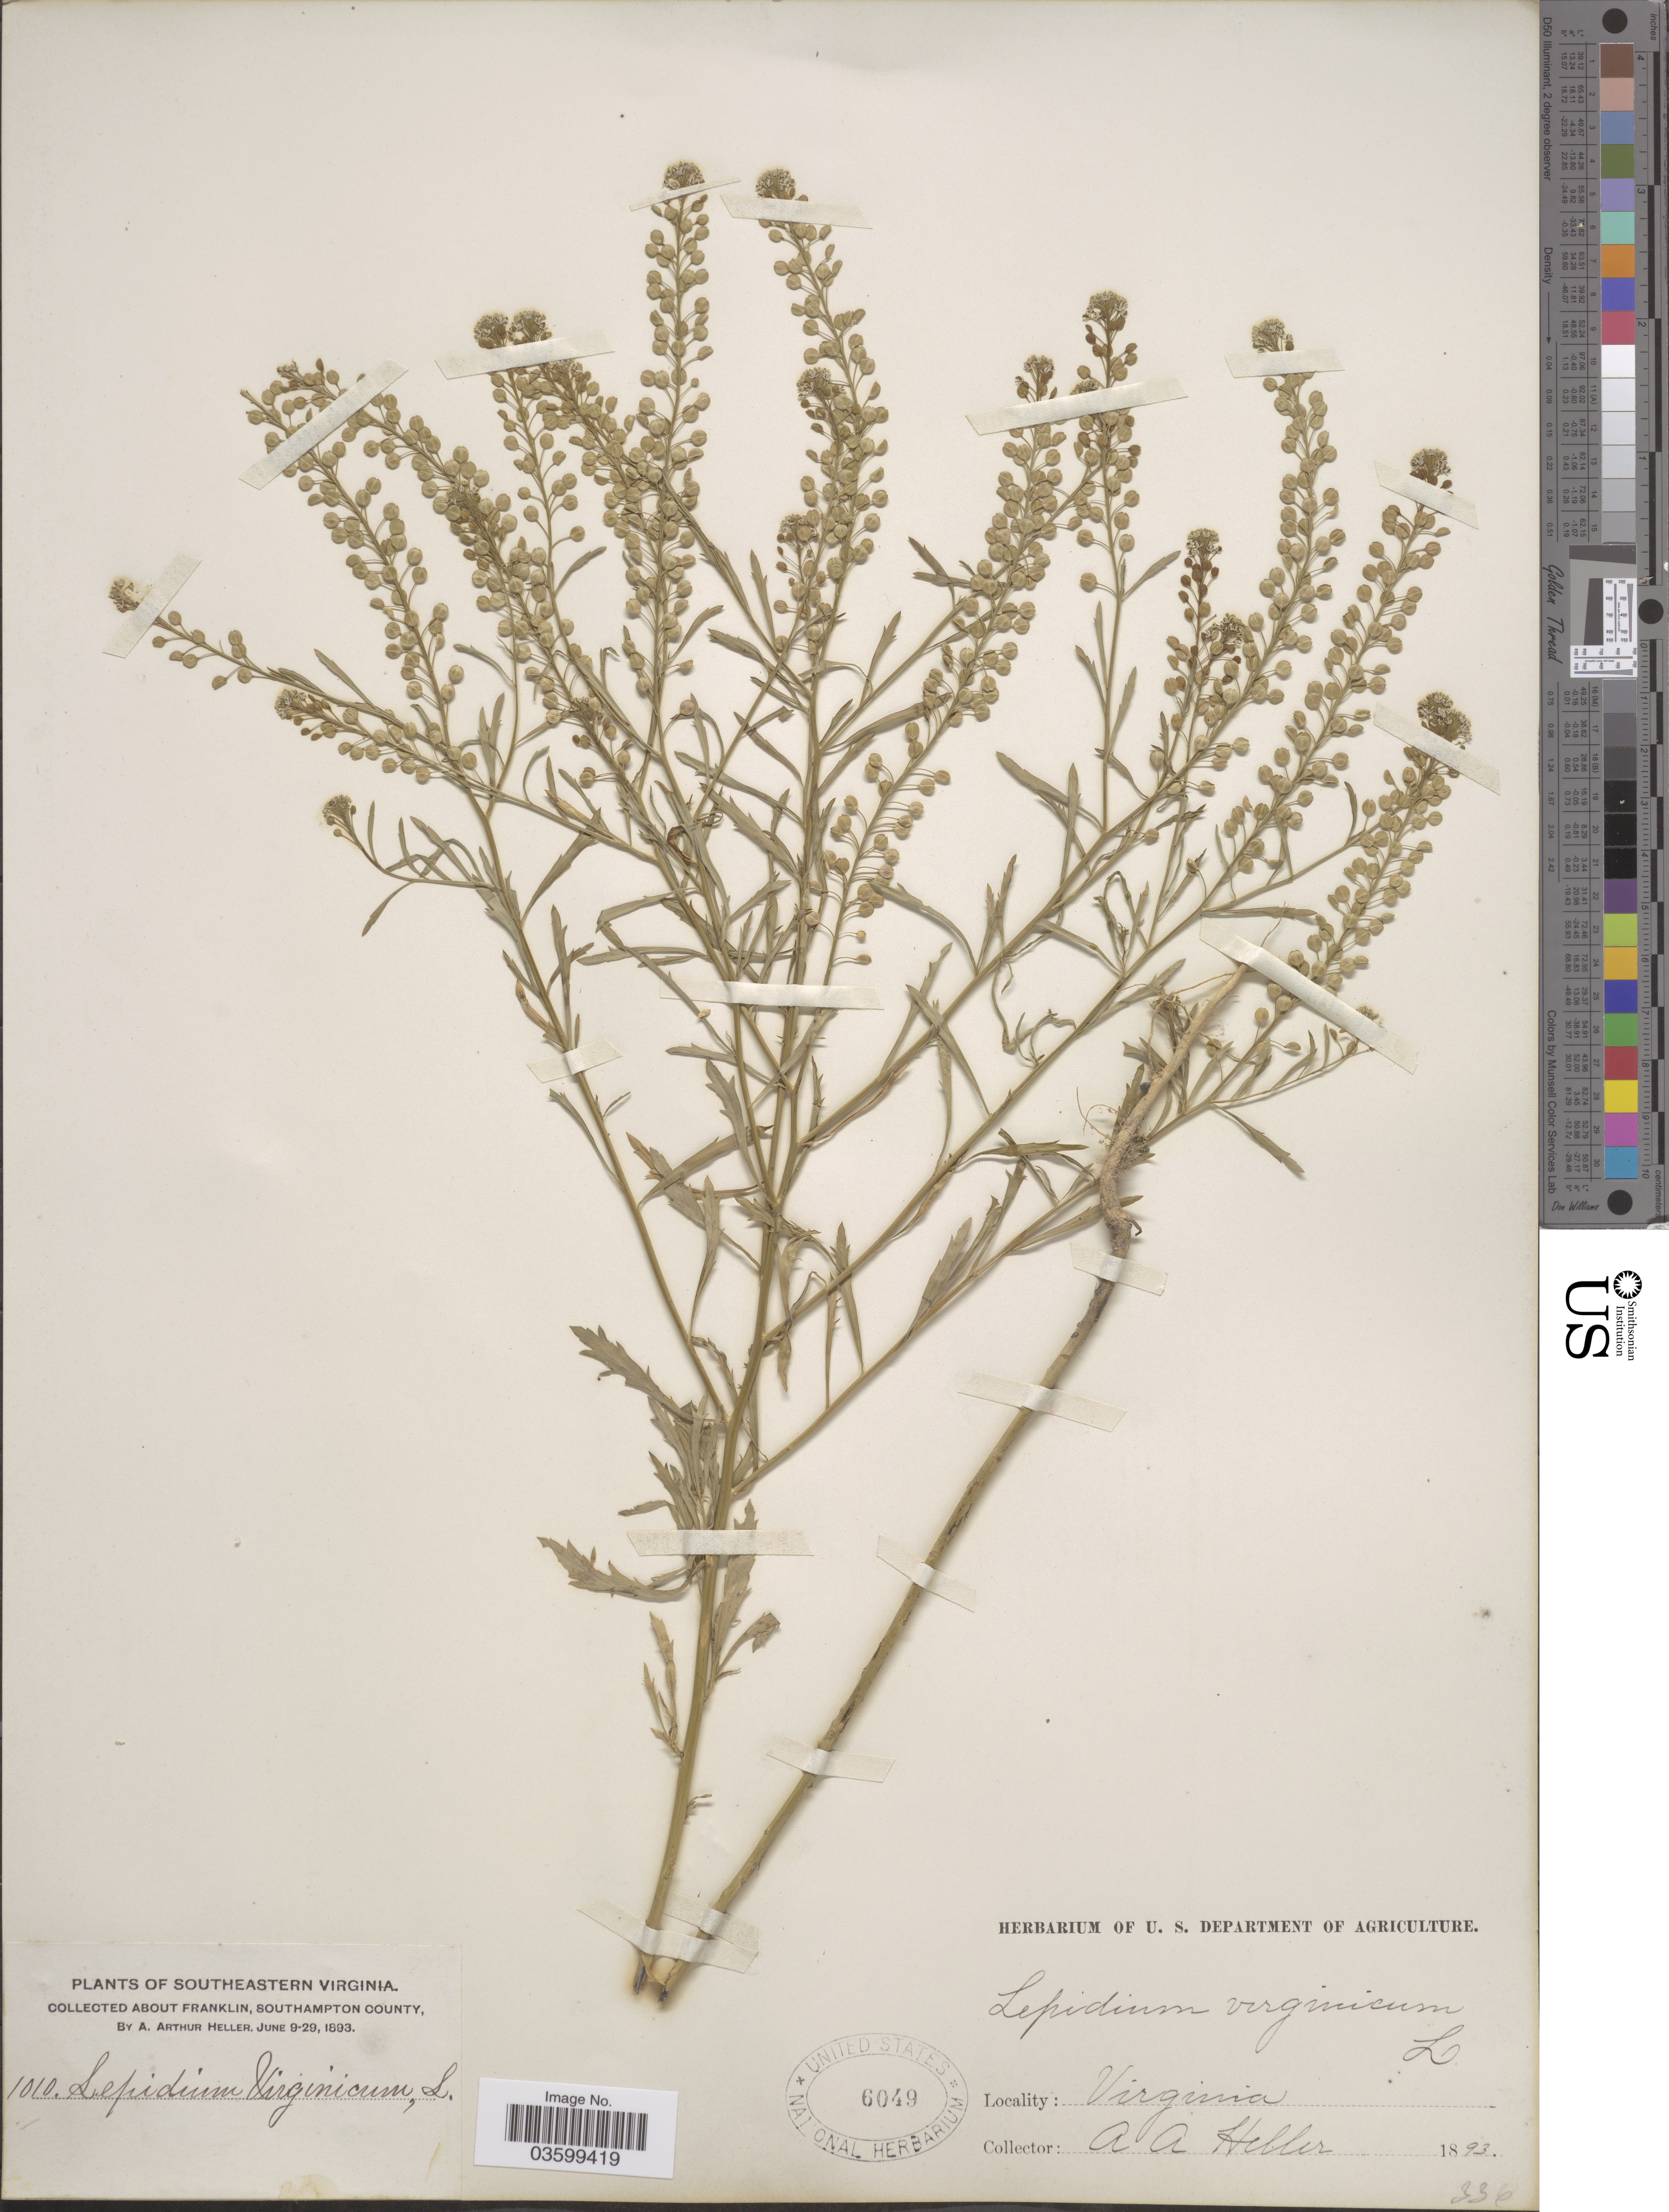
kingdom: Plantae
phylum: Tracheophyta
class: Magnoliopsida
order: Brassicales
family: Brassicaceae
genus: Lepidium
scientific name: Lepidium virginicum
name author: L.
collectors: A. A. Heller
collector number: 1010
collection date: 1893-06-09/1893-06-29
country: United States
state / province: Virginia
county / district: Southampton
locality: Southeastern Virginia. About Franklin, Southampton County.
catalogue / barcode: US 6049